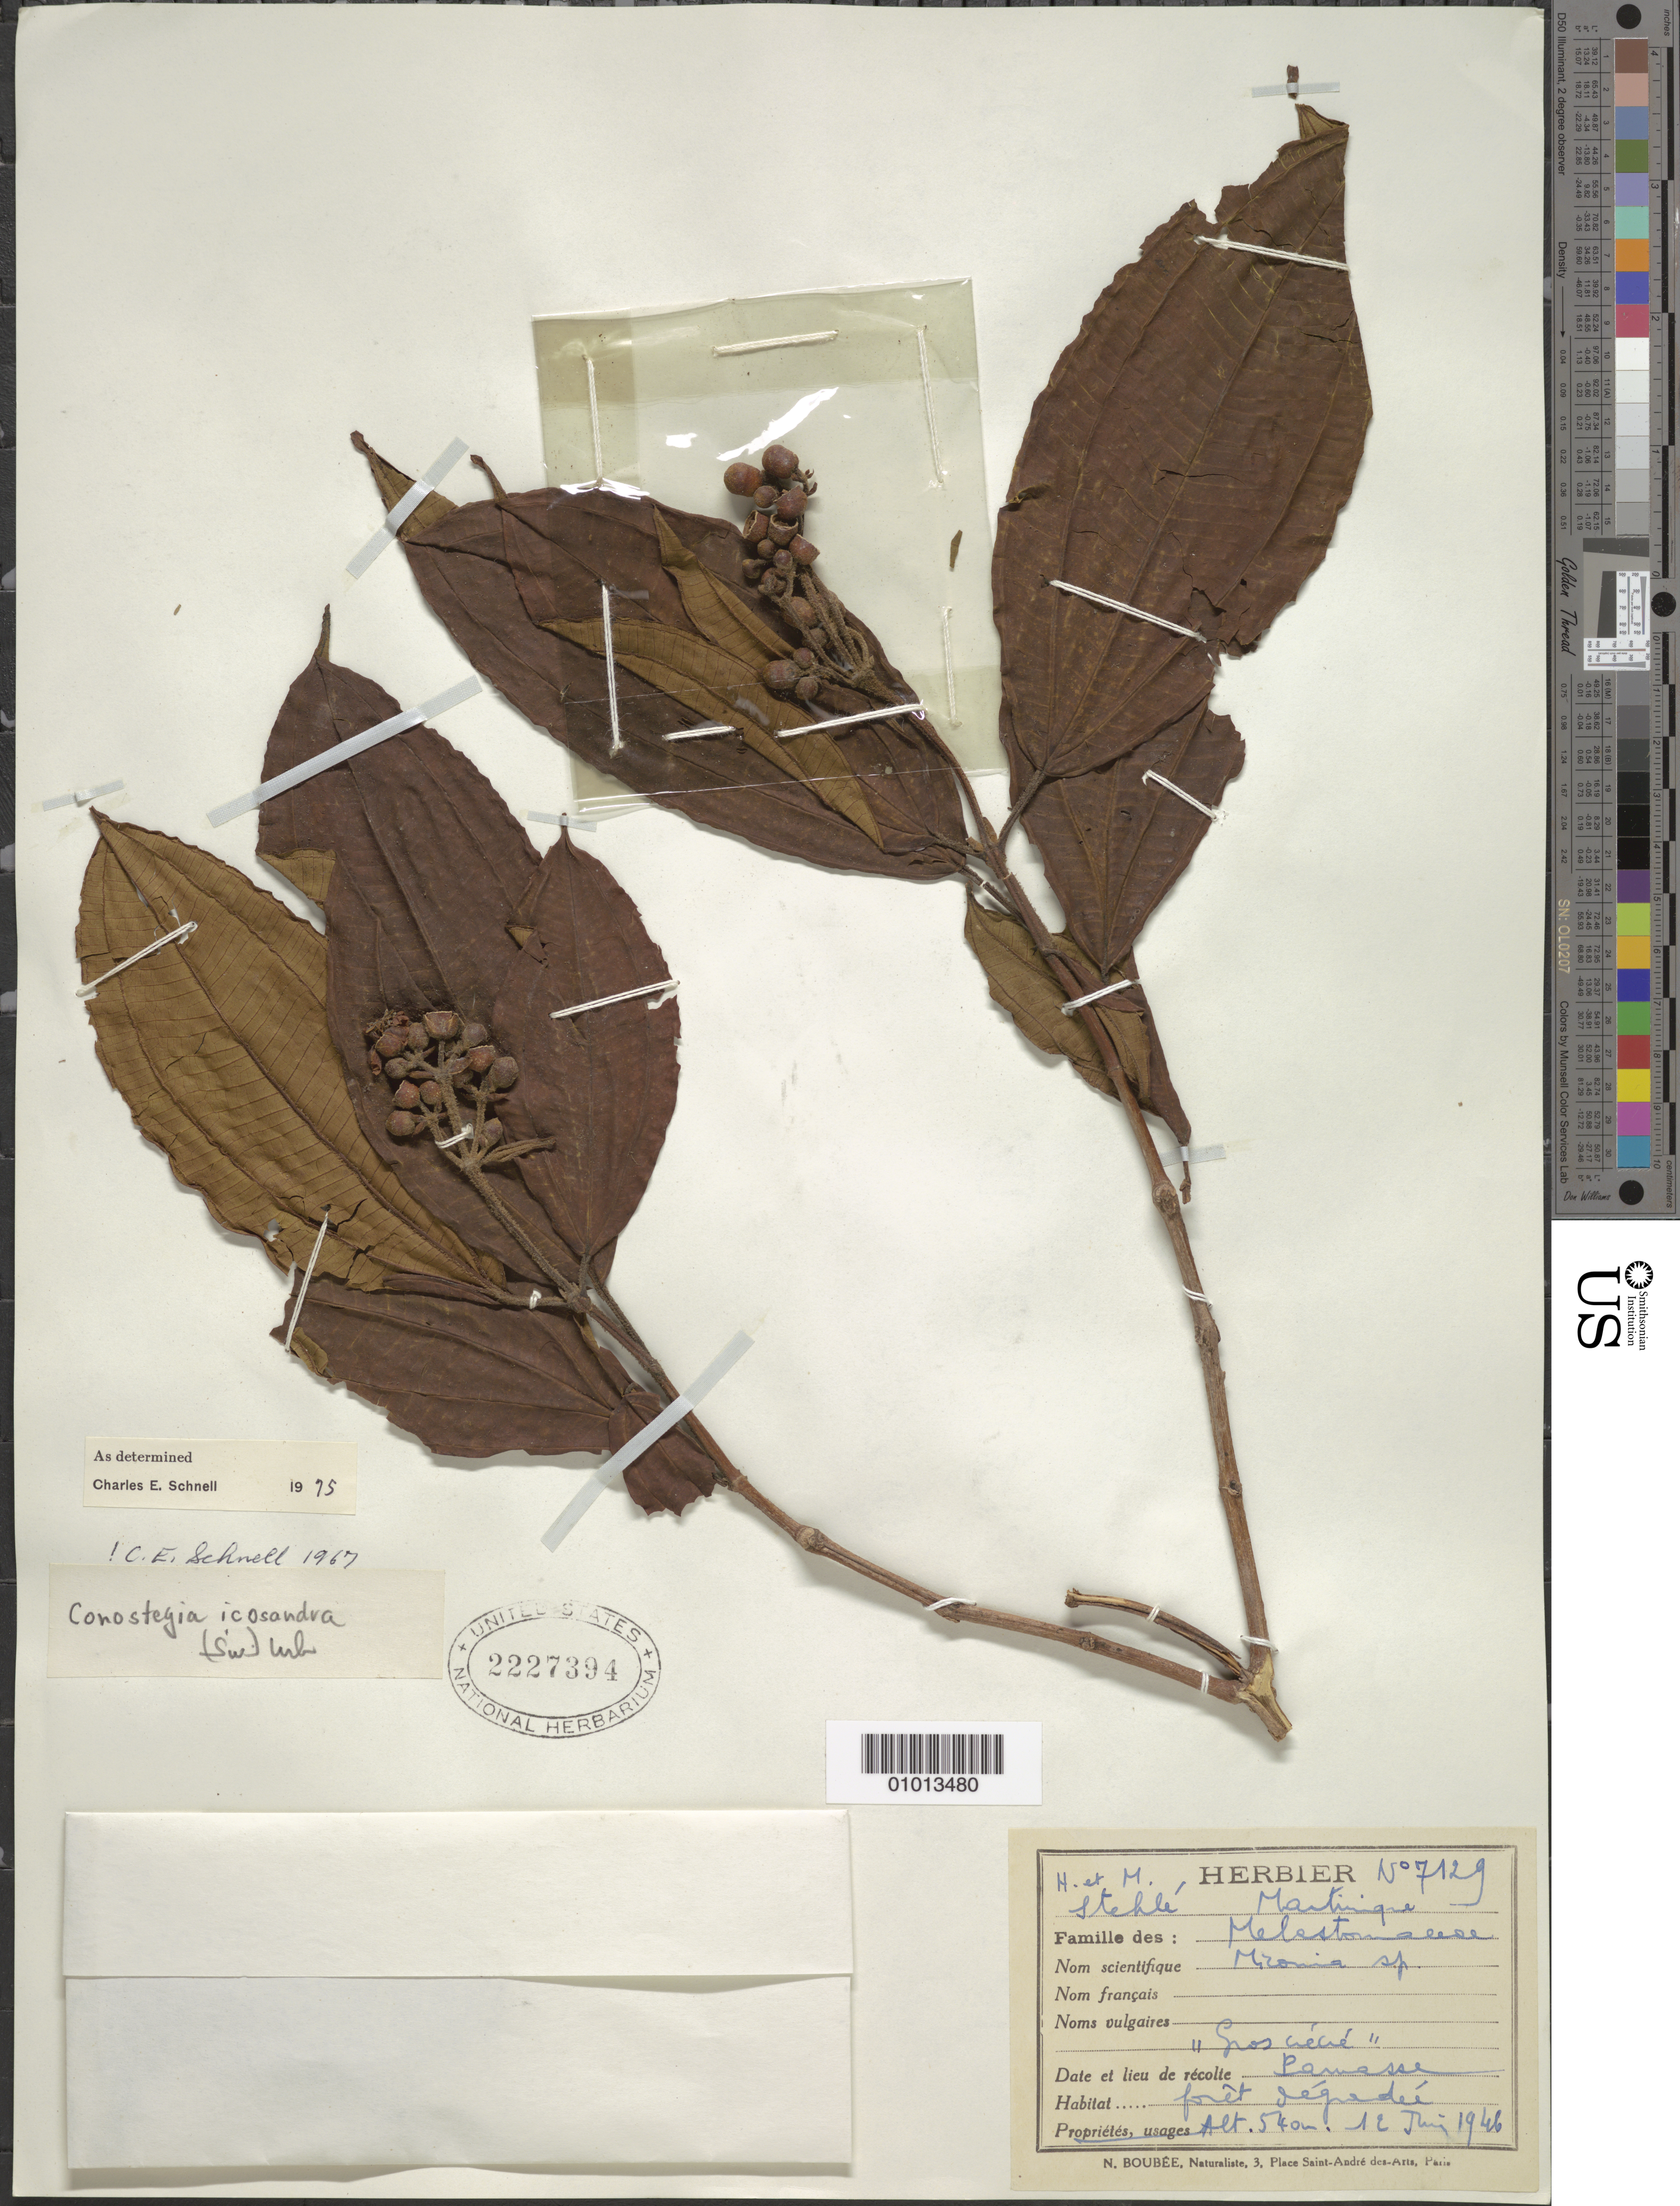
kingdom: Plantae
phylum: Tracheophyta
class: Magnoliopsida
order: Myrtales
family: Melastomataceae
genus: Conostegia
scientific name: Conostegia icosandra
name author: (Sw.) Urb.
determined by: Schnell, C. E.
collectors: H. Stehlé & M. Stehlé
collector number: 7129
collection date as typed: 12 Jun 1946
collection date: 1946-06-12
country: Martinique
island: Martinique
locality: Parnasse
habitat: Forêt dégradée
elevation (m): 540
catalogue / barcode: US 2227394